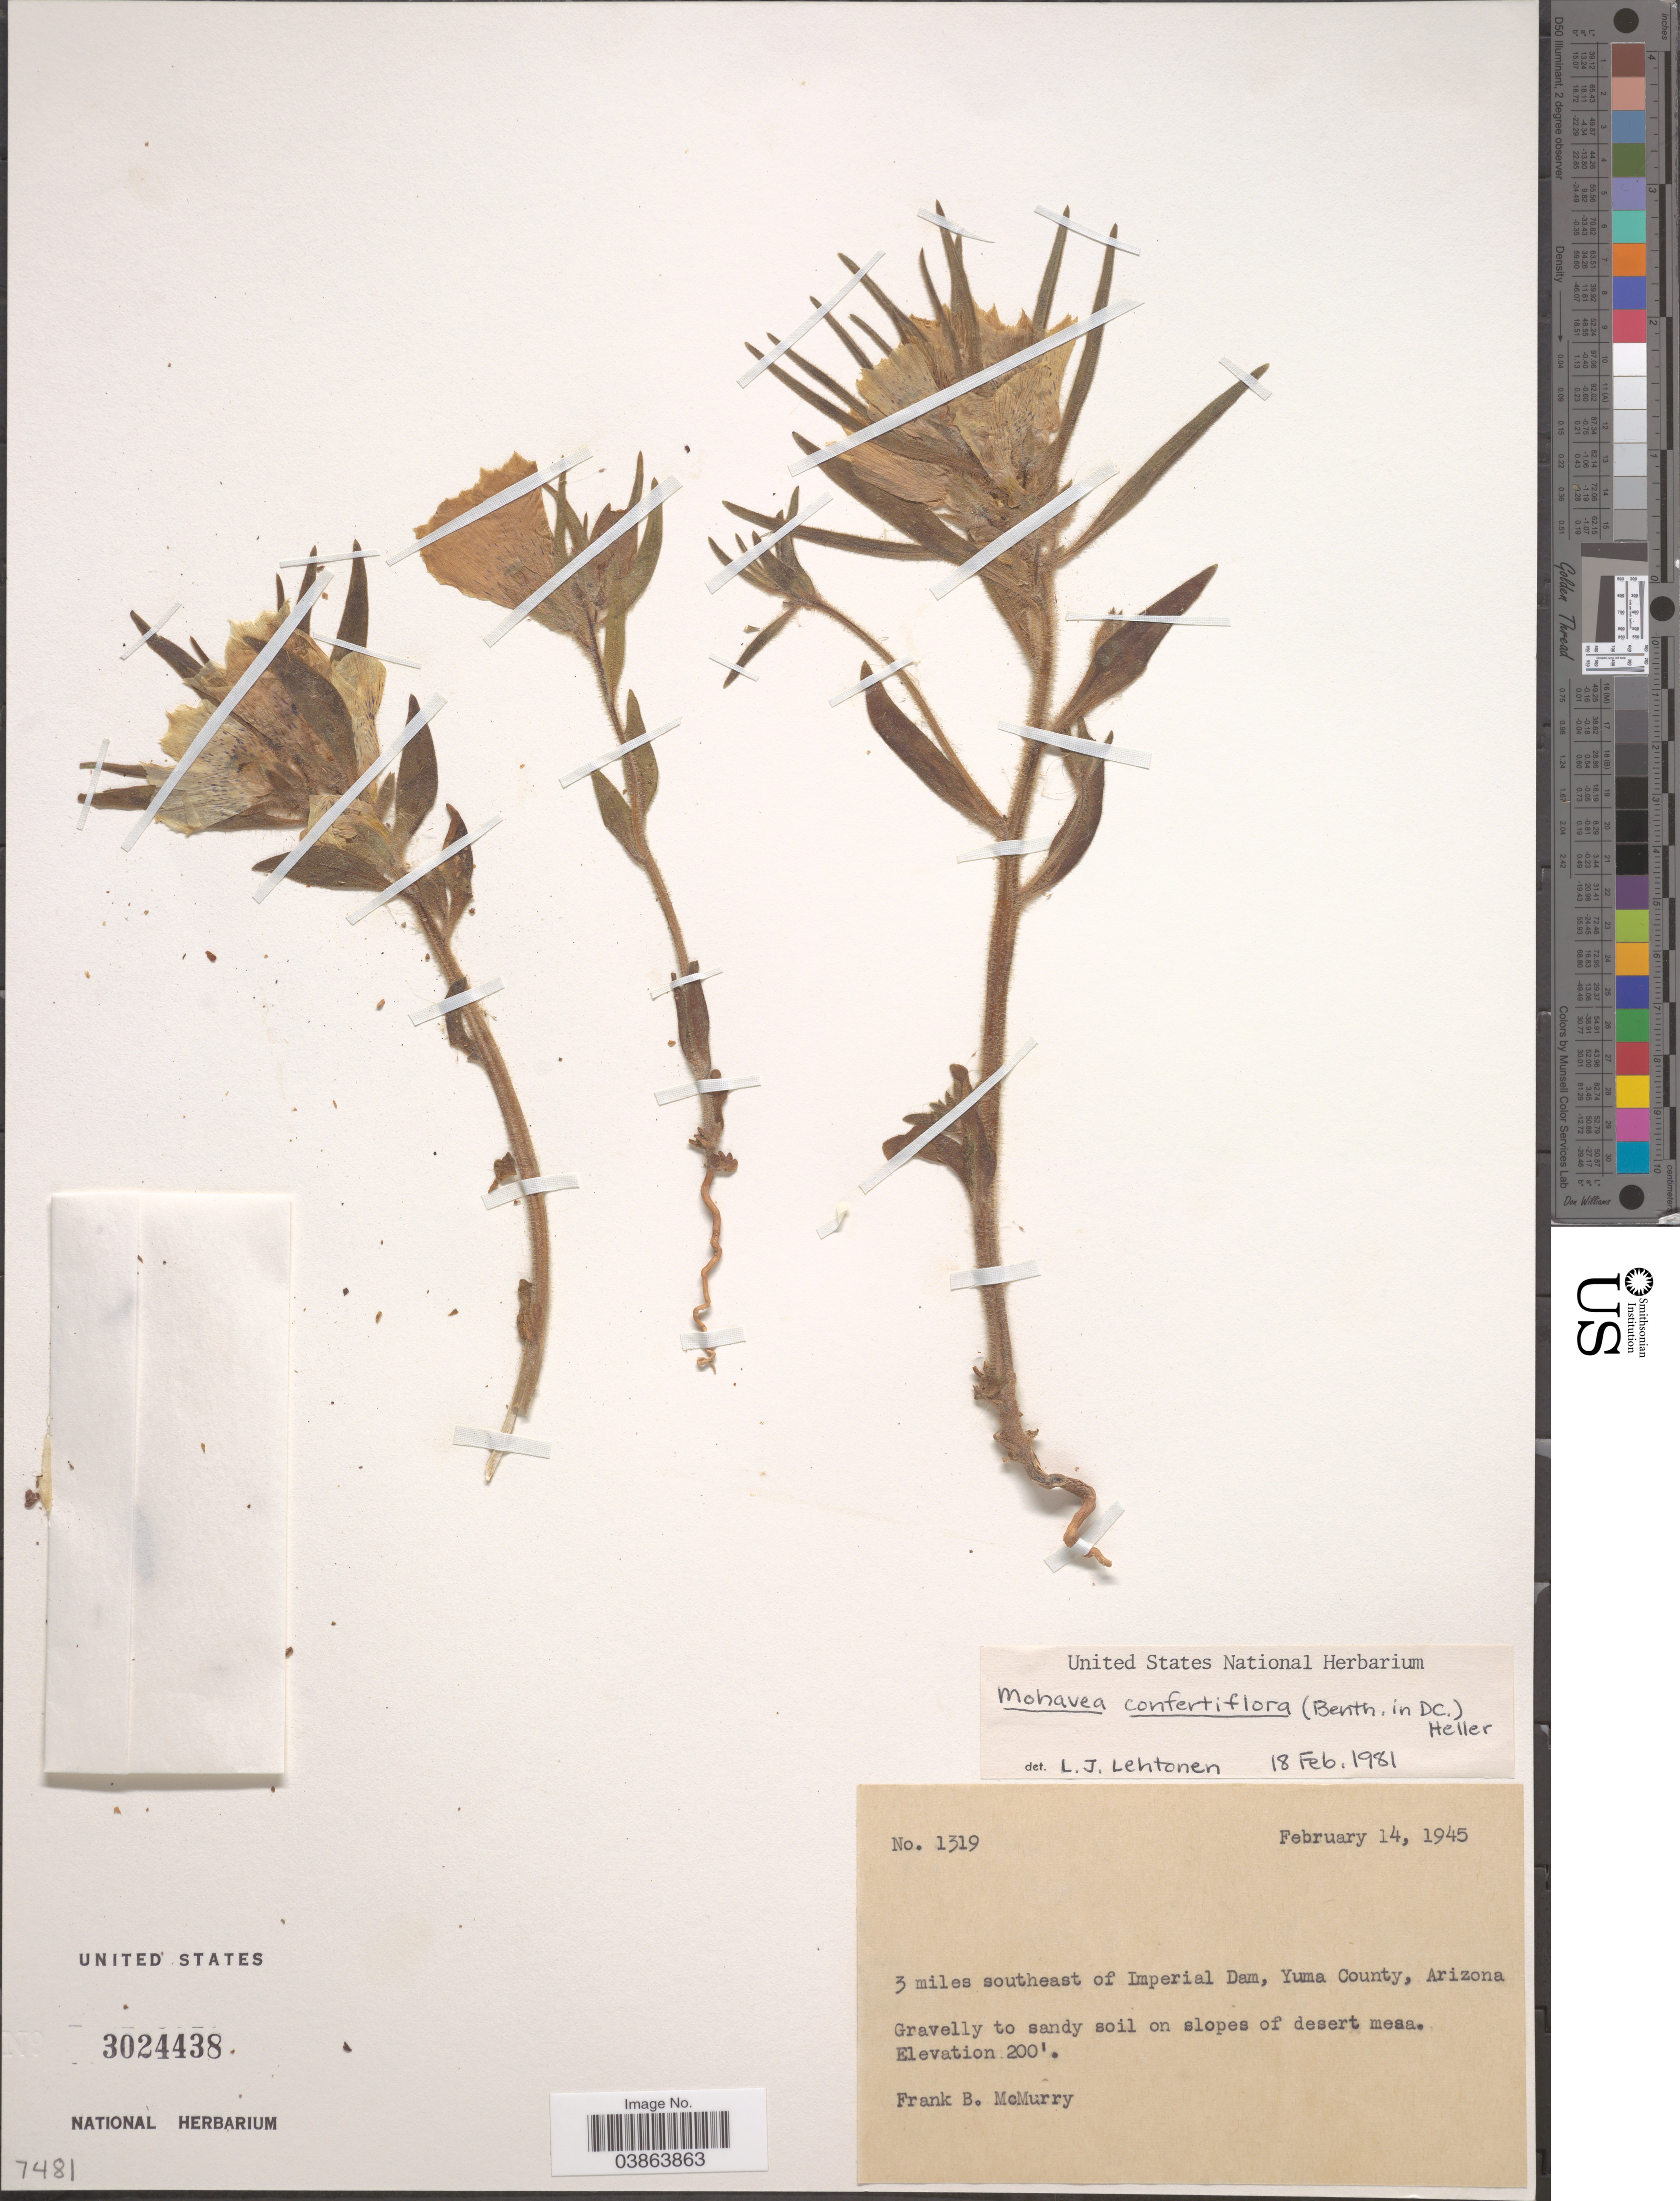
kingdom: Plantae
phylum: Tracheophyta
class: Magnoliopsida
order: Lamiales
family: Plantaginaceae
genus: Mohavea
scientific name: Mohavea confertiflora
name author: (A. DC.) A. Heller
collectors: F. B. McMurry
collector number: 1319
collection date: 1945-02-14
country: United States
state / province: Arizona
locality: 3 miles southeast of Imperial Dam, Yuma County.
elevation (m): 61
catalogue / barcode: US 3024438